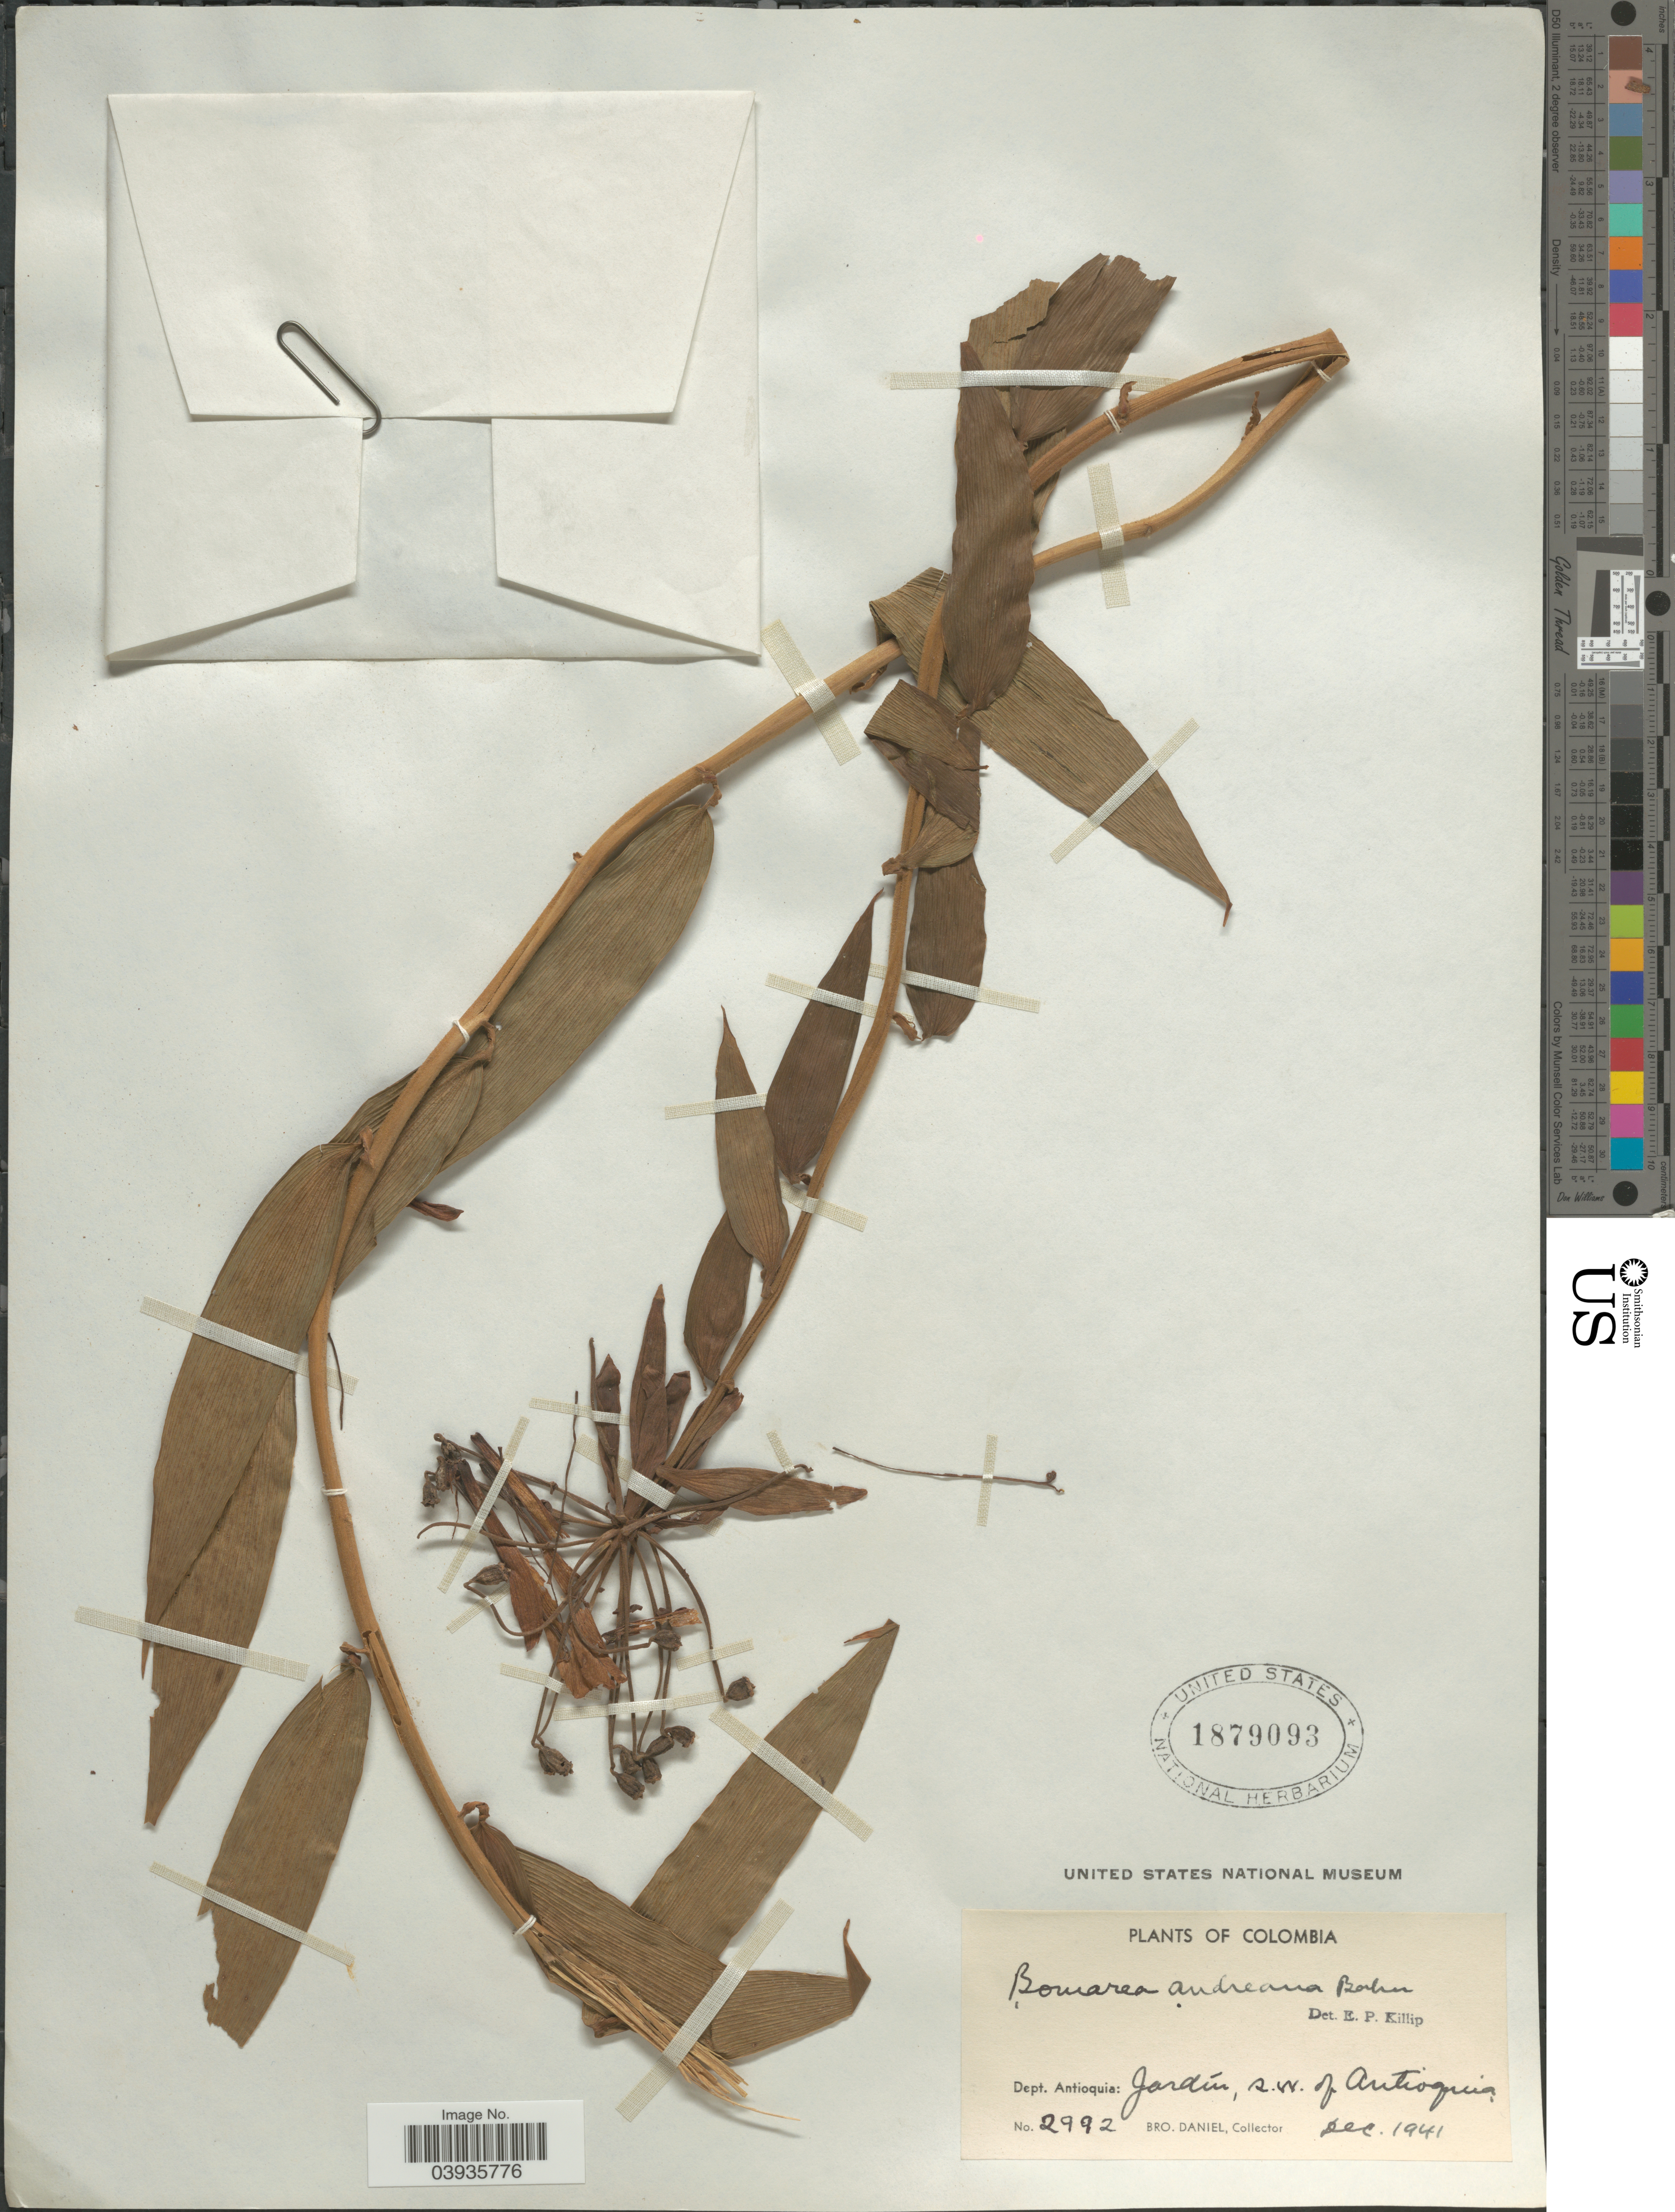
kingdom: Plantae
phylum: Tracheophyta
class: Liliopsida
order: Liliales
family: Alstroemeriaceae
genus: Bomarea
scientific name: Bomarea andreana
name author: Baker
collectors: Bro. Daniel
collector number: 2992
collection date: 1941-12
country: Colombia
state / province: Antioquia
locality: Dept. Antioquia: Jardín, s.w. of Antioquia.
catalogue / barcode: US 1879093